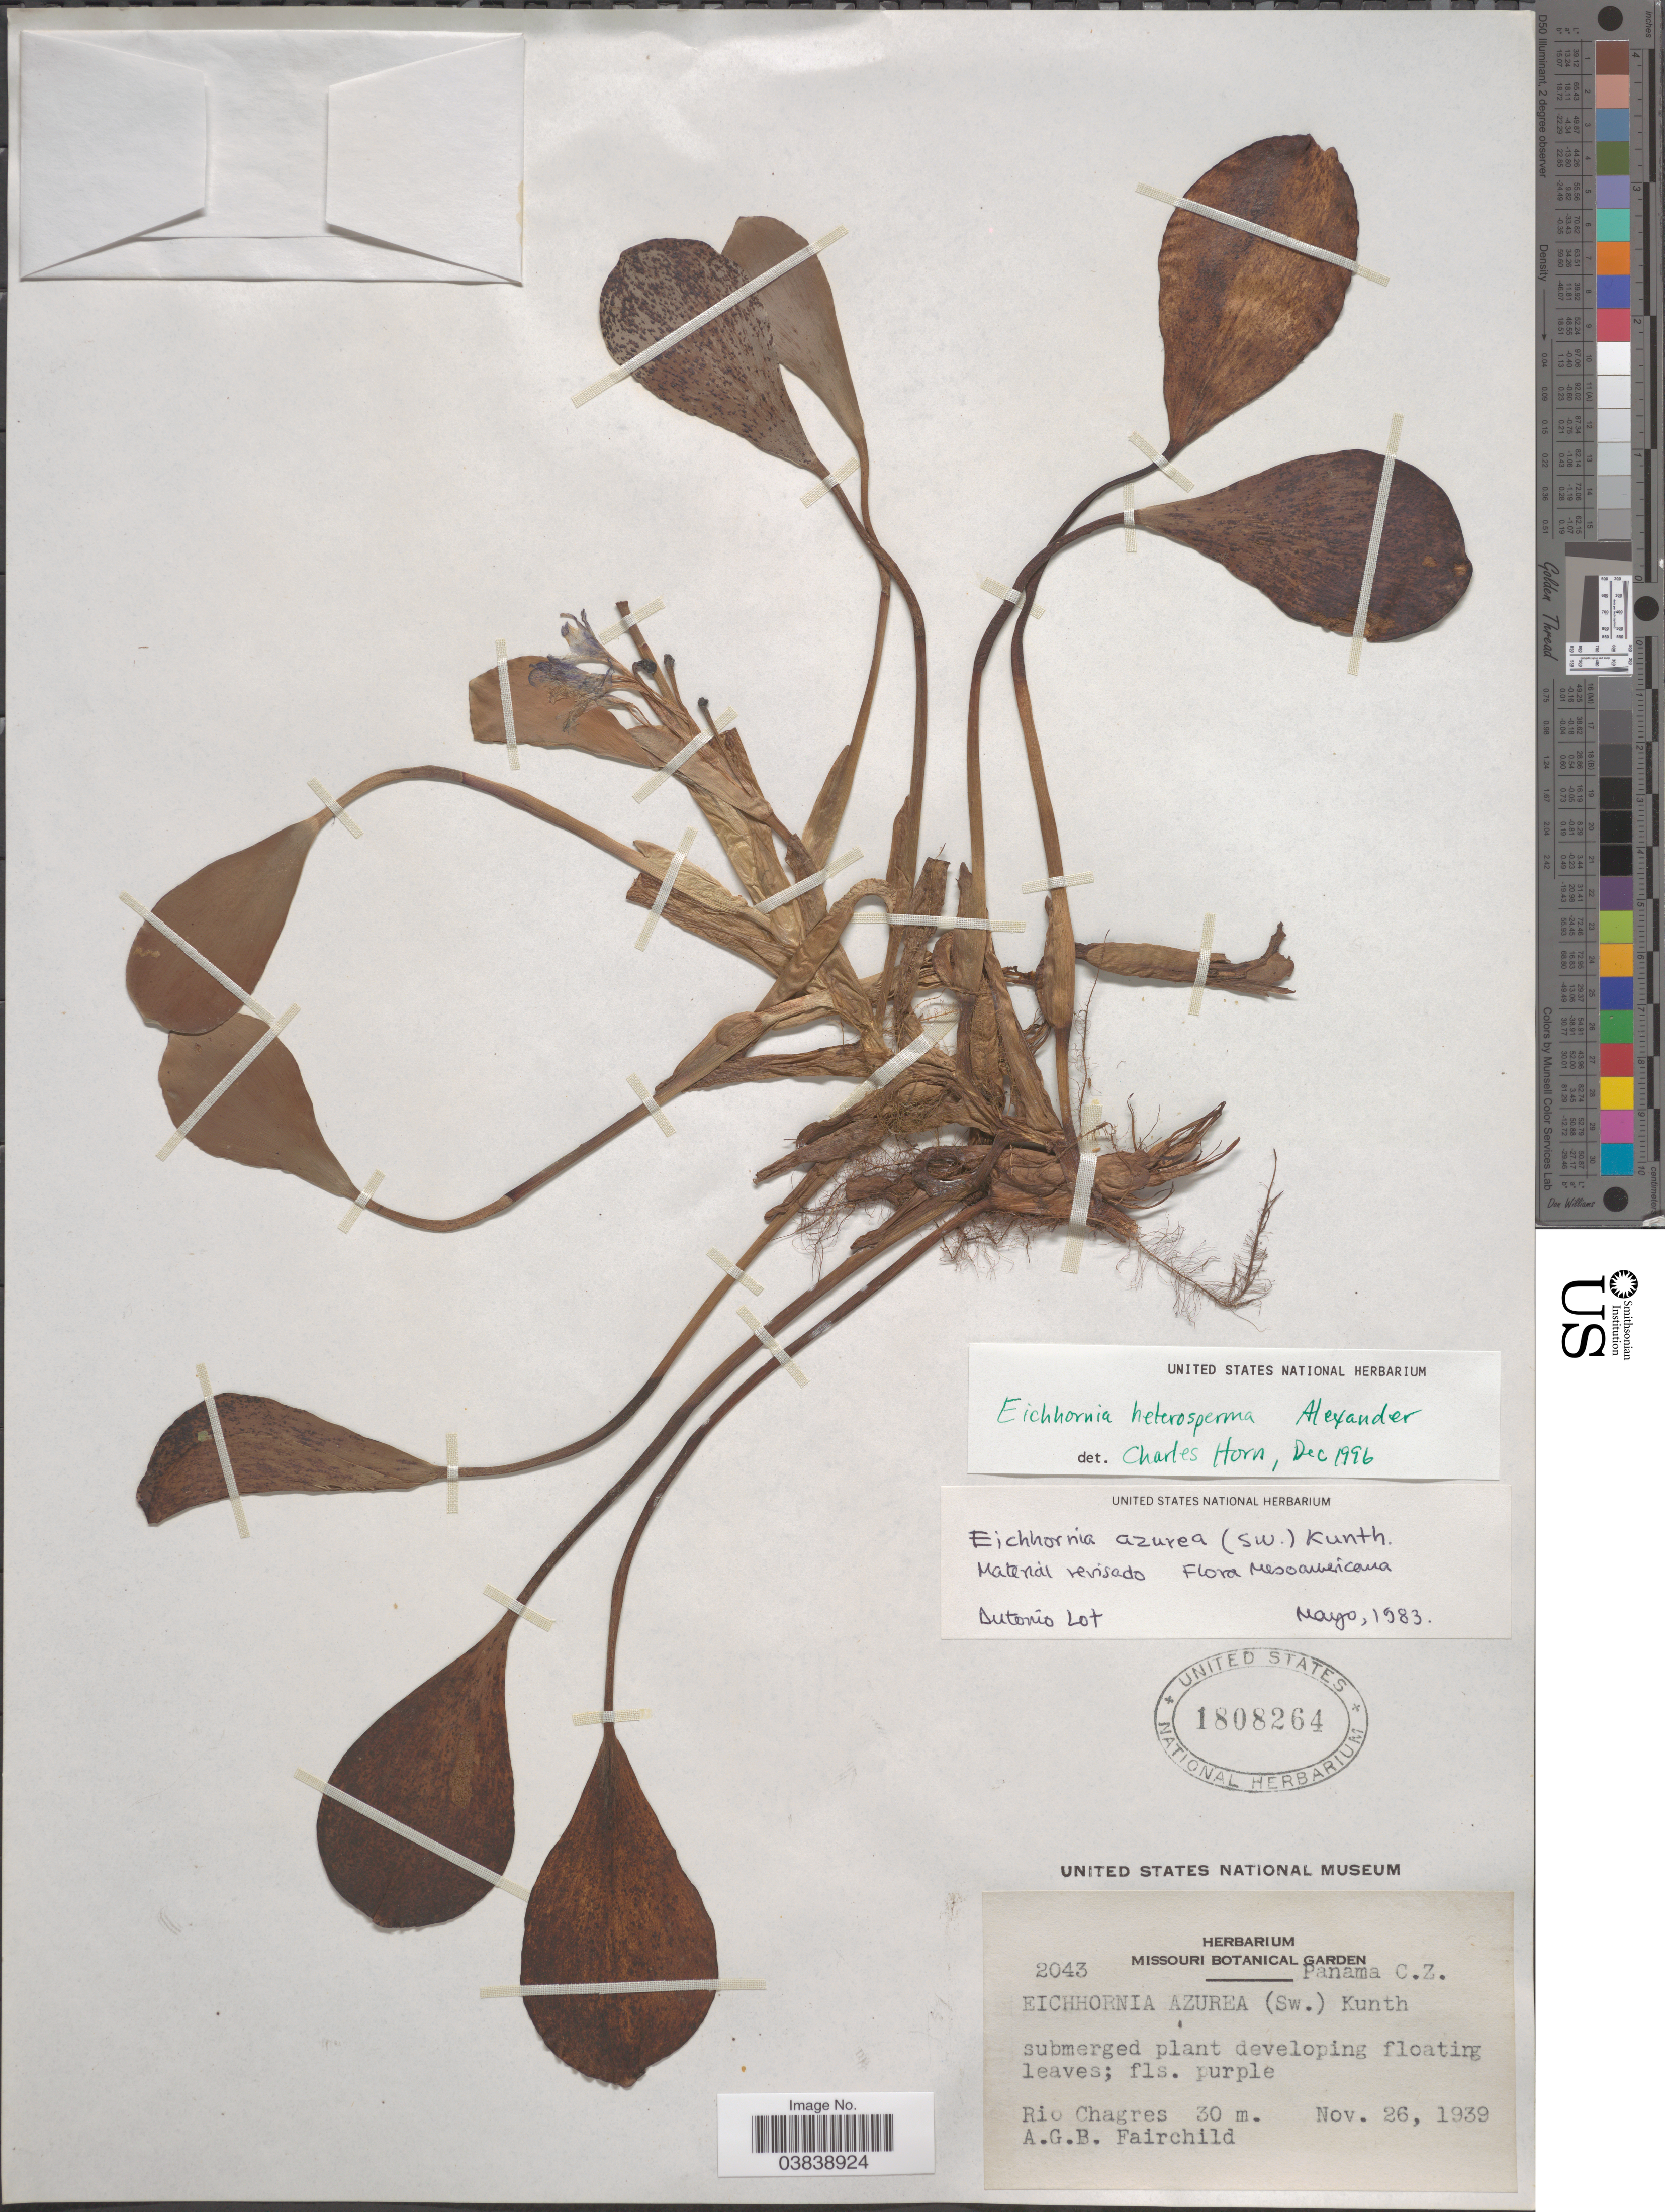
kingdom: Plantae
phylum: Tracheophyta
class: Liliopsida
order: Commelinales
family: Pontederiaceae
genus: Eichhornia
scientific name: Eichhornia heterosperma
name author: Alexander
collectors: A. Fairchild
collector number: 2043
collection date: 1939-11-26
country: Panama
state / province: Colón / Panamá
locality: Panam C.Z. Rio Chagres.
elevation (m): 30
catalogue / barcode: US 1808264